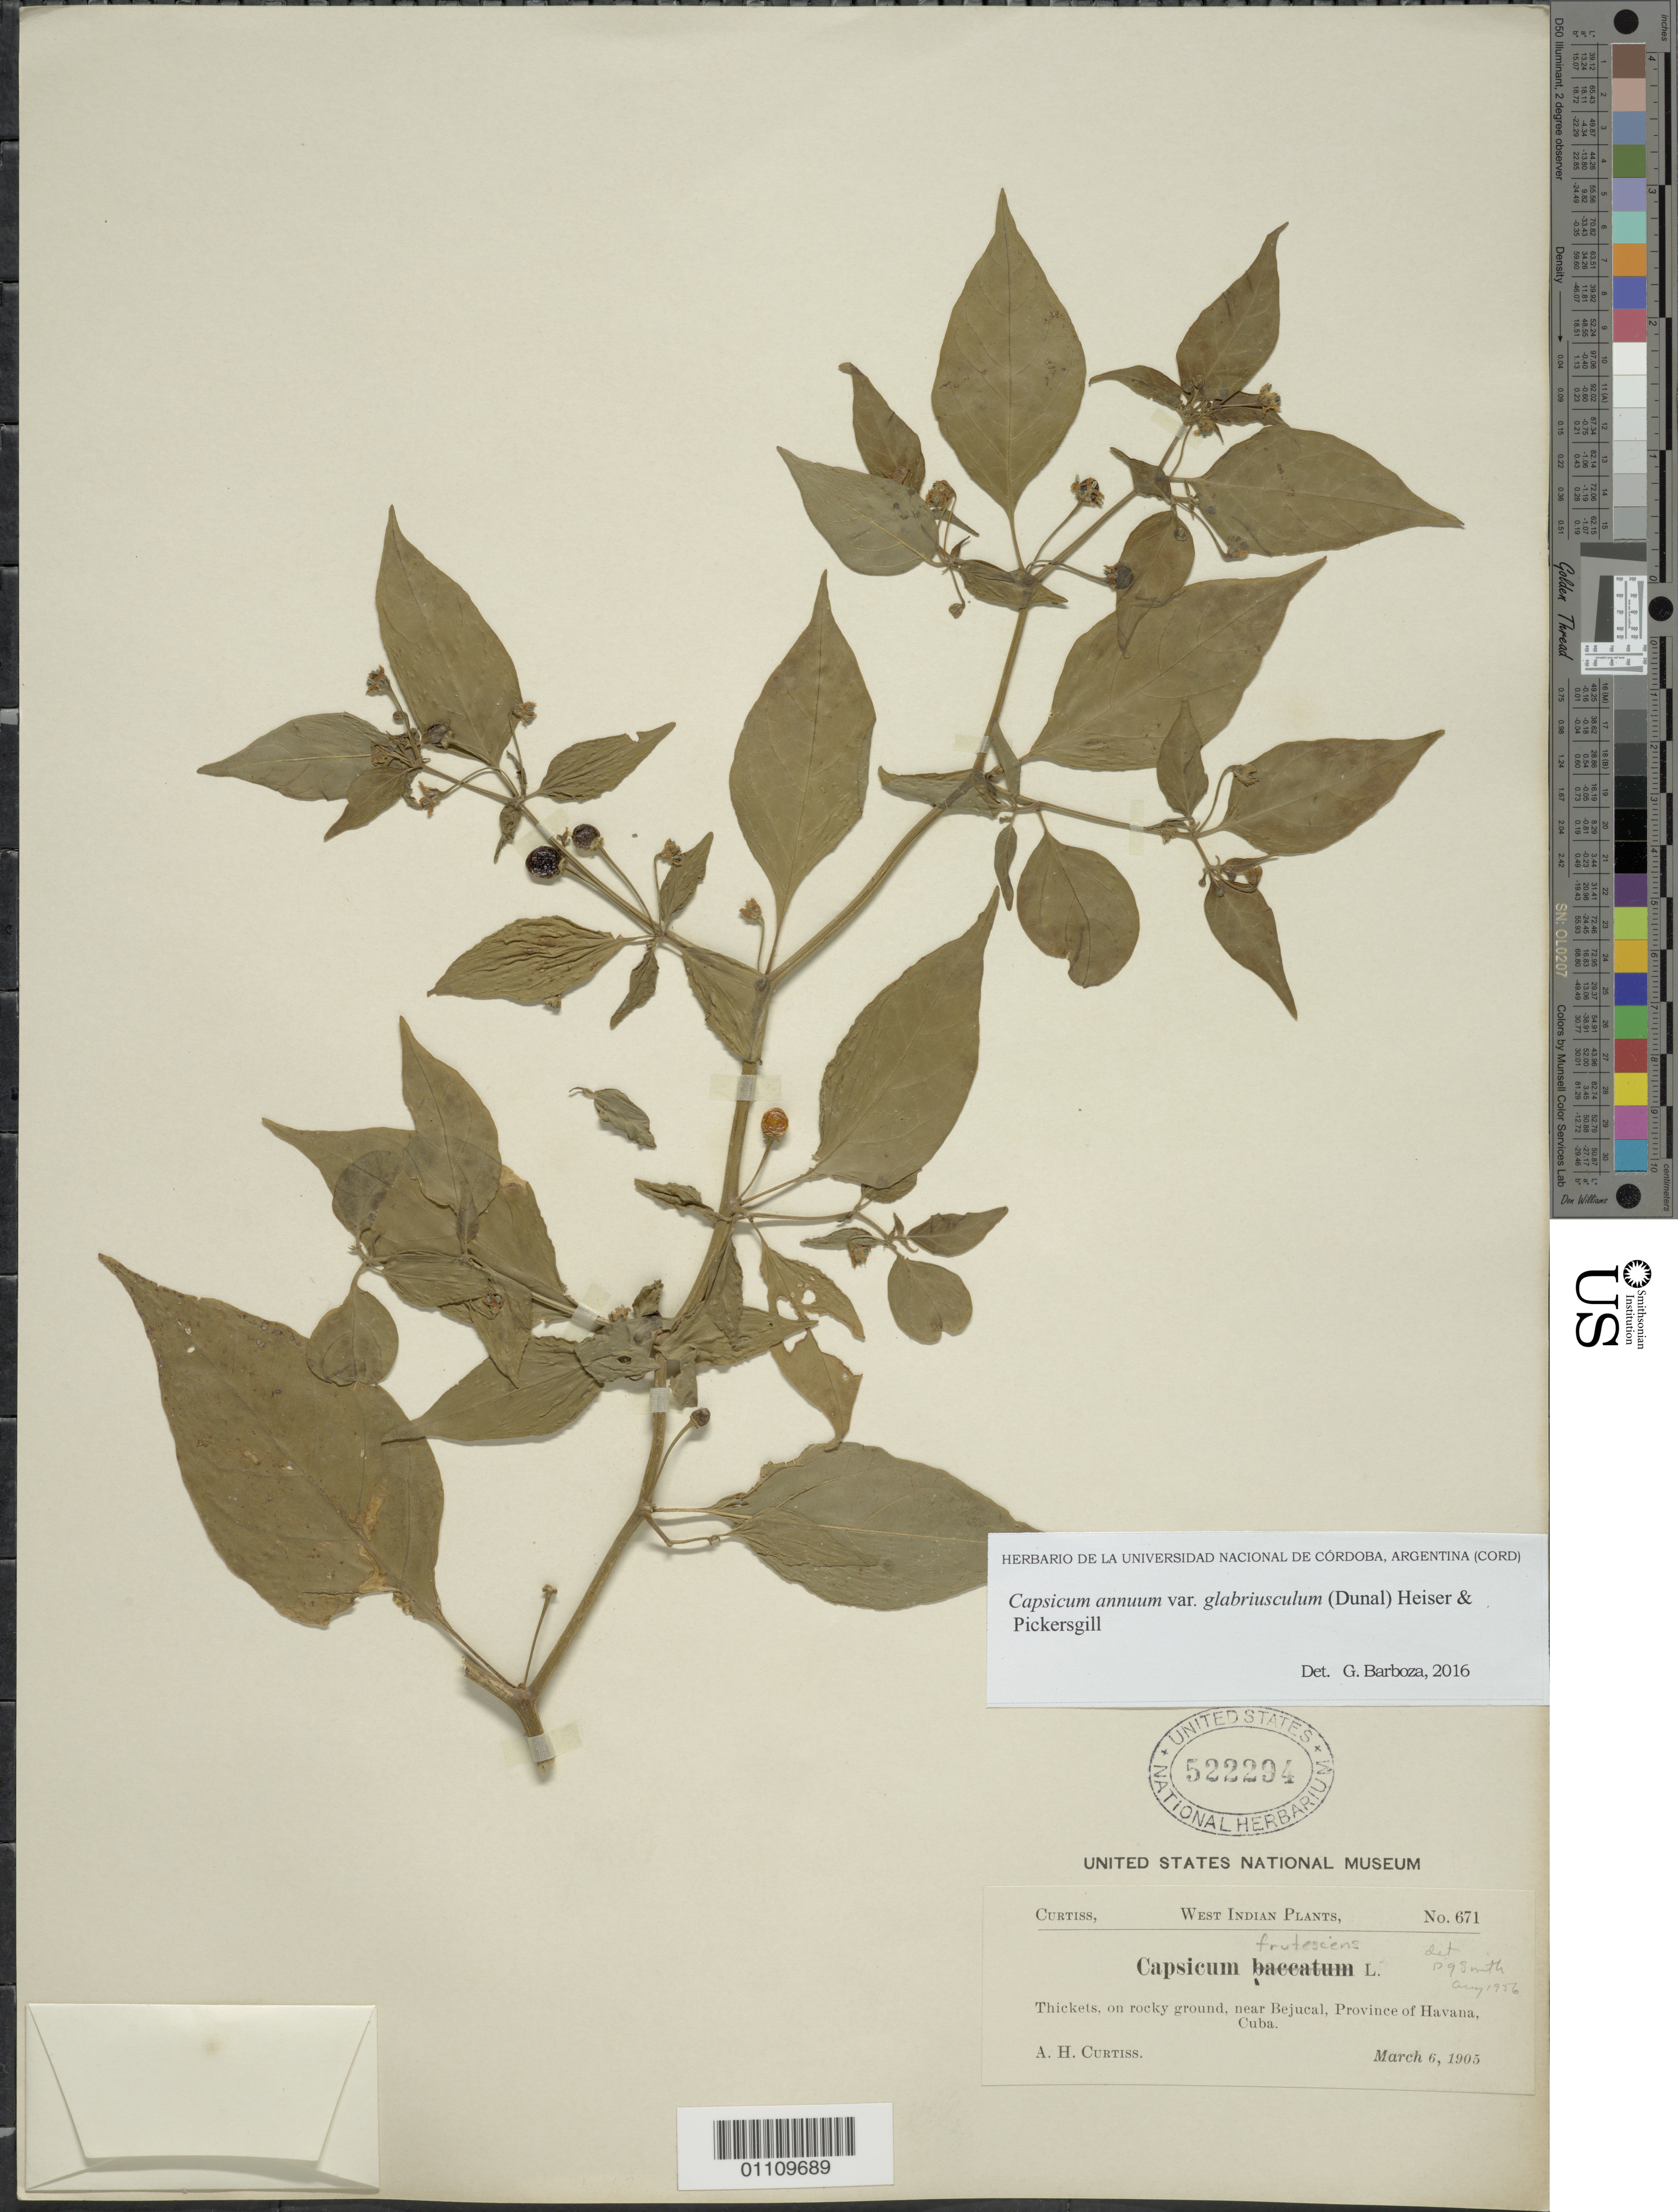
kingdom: Plantae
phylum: Tracheophyta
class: Magnoliopsida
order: Solanales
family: Solanaceae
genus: Capsicum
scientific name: Capsicum annuum var. glabriusculum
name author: (Dunal) Heiser & Pickersgill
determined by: Barboza, G. E., (CORD), Museo Botanico - Cordoba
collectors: A. H. Curtiss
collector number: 671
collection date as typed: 06 Mar 1905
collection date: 1905-03-06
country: Cuba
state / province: La Habana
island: Cuba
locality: Bejucal, near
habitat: Thickets, on rocky ground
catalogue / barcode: US 522294